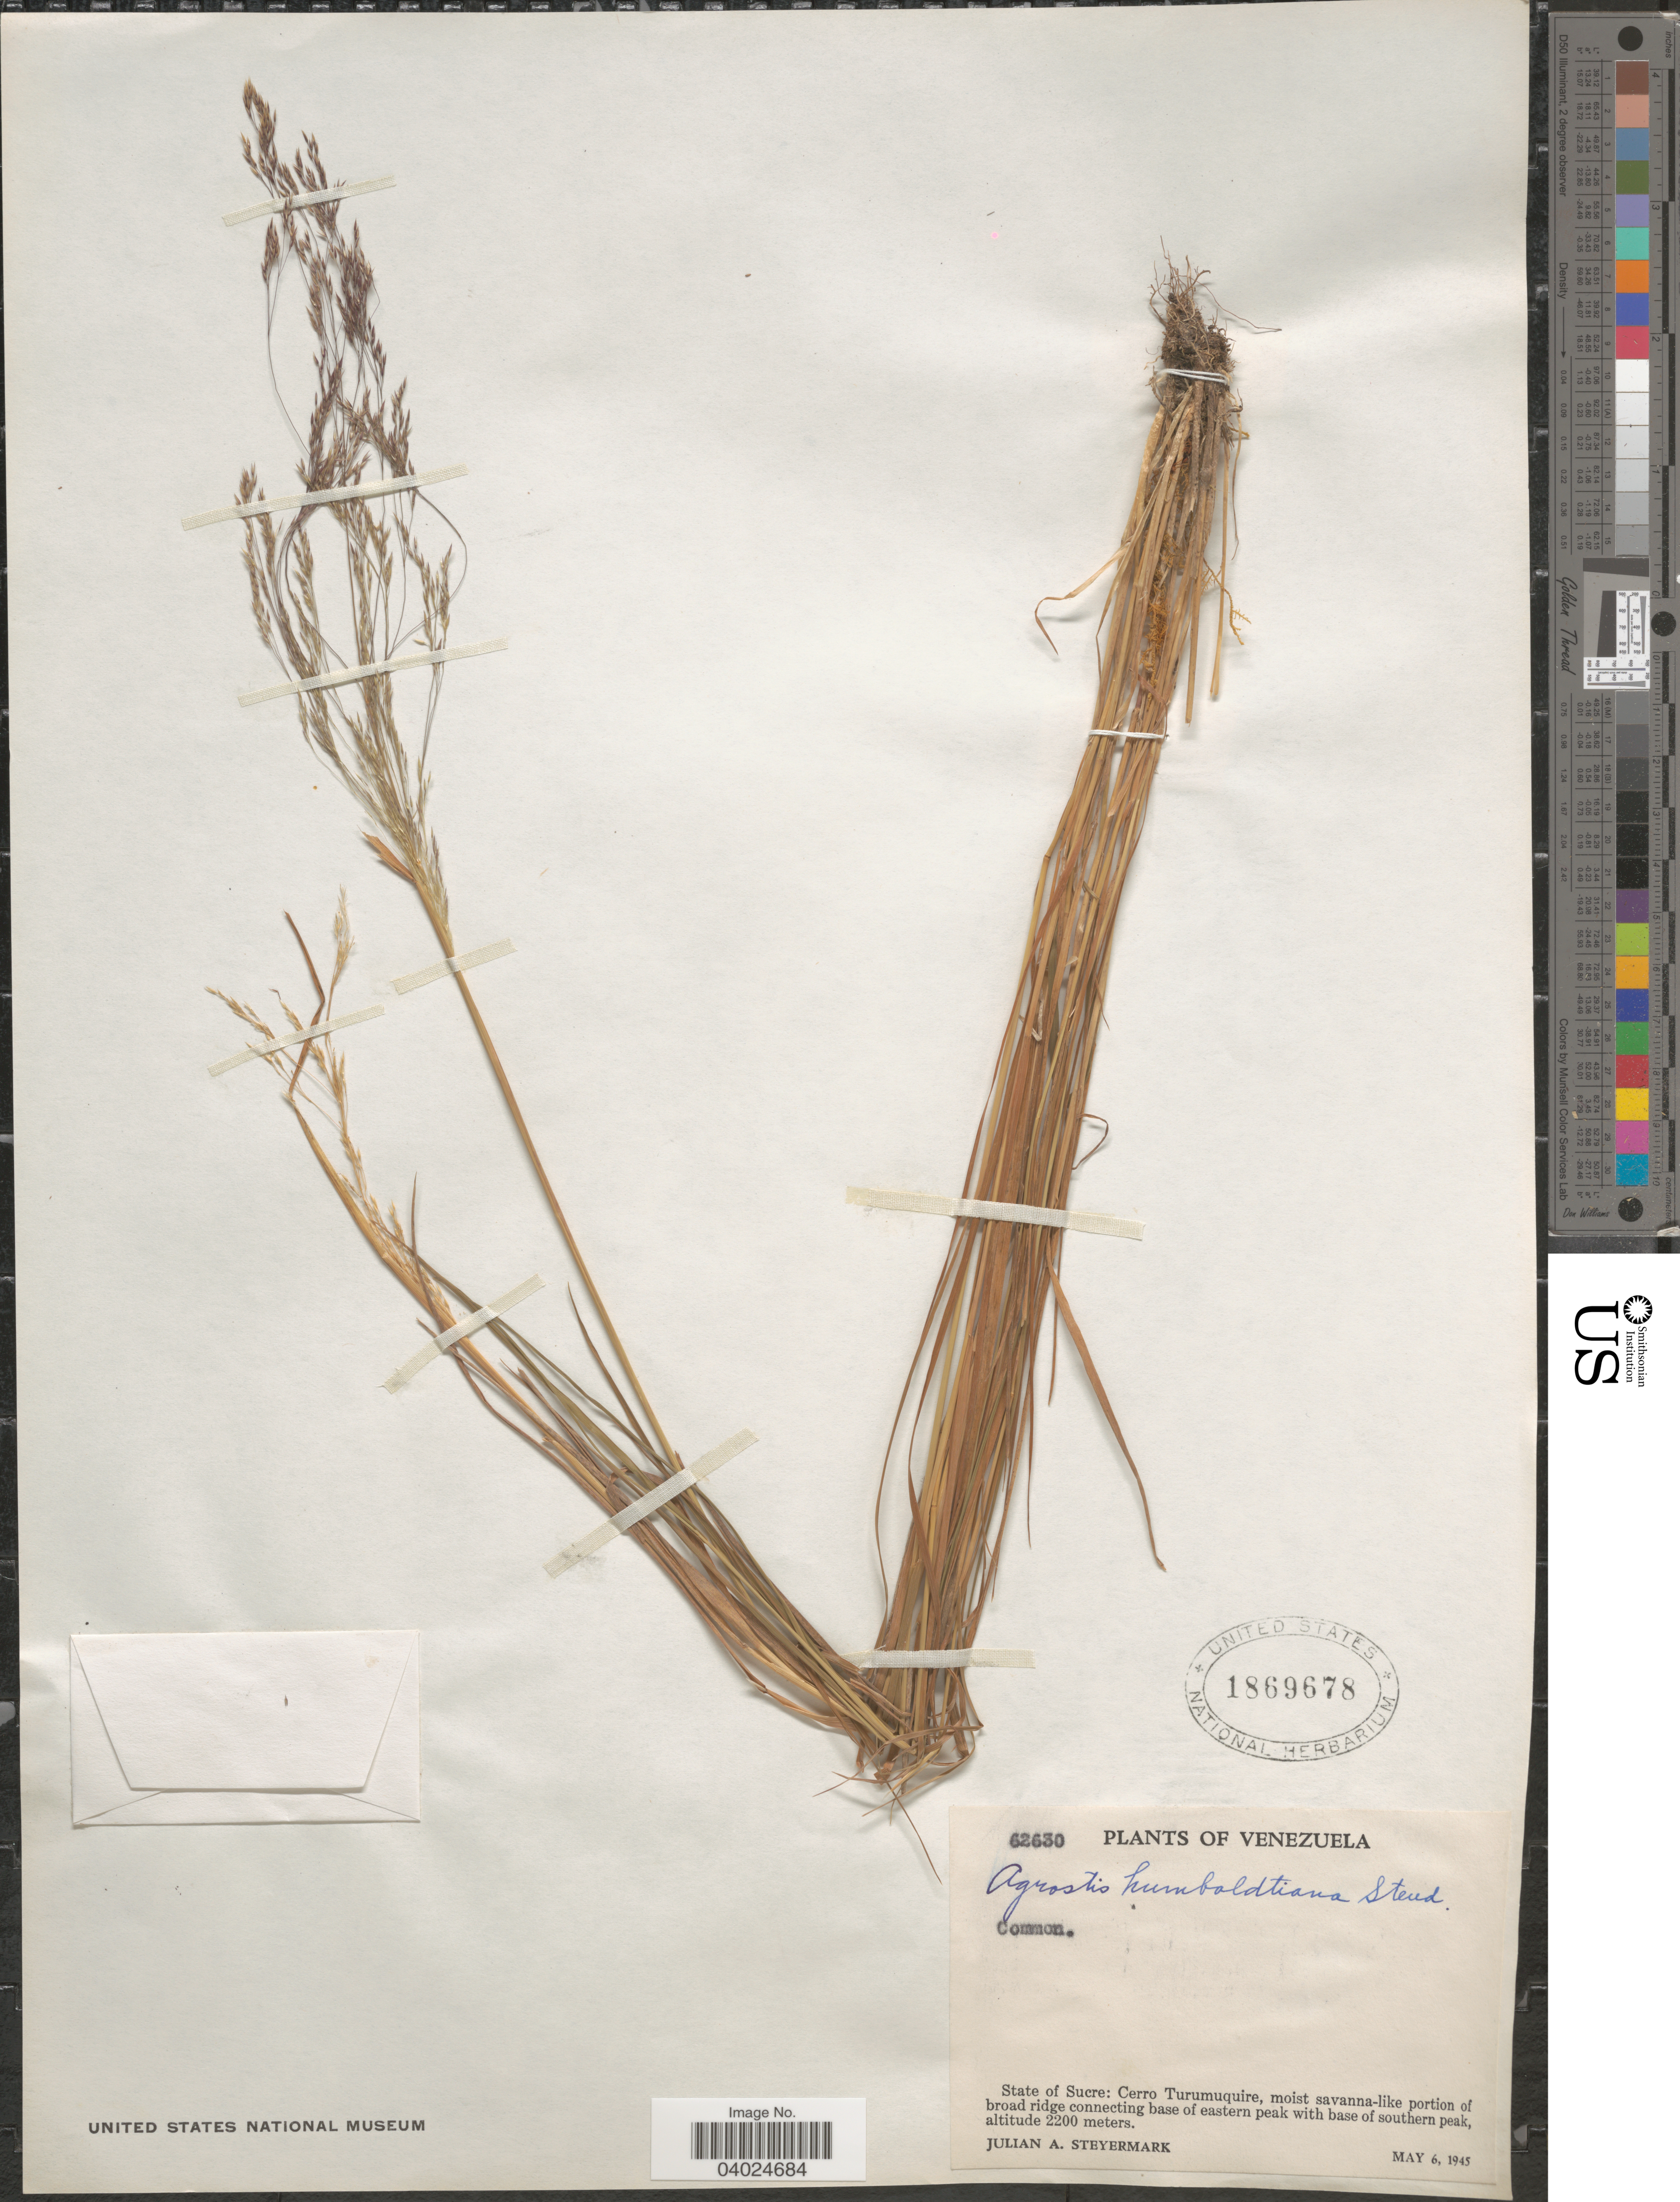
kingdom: Plantae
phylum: Tracheophyta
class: Liliopsida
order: Poales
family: Poaceae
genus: Agrostis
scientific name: Agrostis perennans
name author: (Walter) Tuck.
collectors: J. Steyermark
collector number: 62630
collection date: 1945-05-06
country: Venezuela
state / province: Sucre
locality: Cerro Turumuquire, moist savanna-like portion of broad ridge connecting base of eastern peak with base of southern peak.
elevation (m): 2200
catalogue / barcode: US 1869678